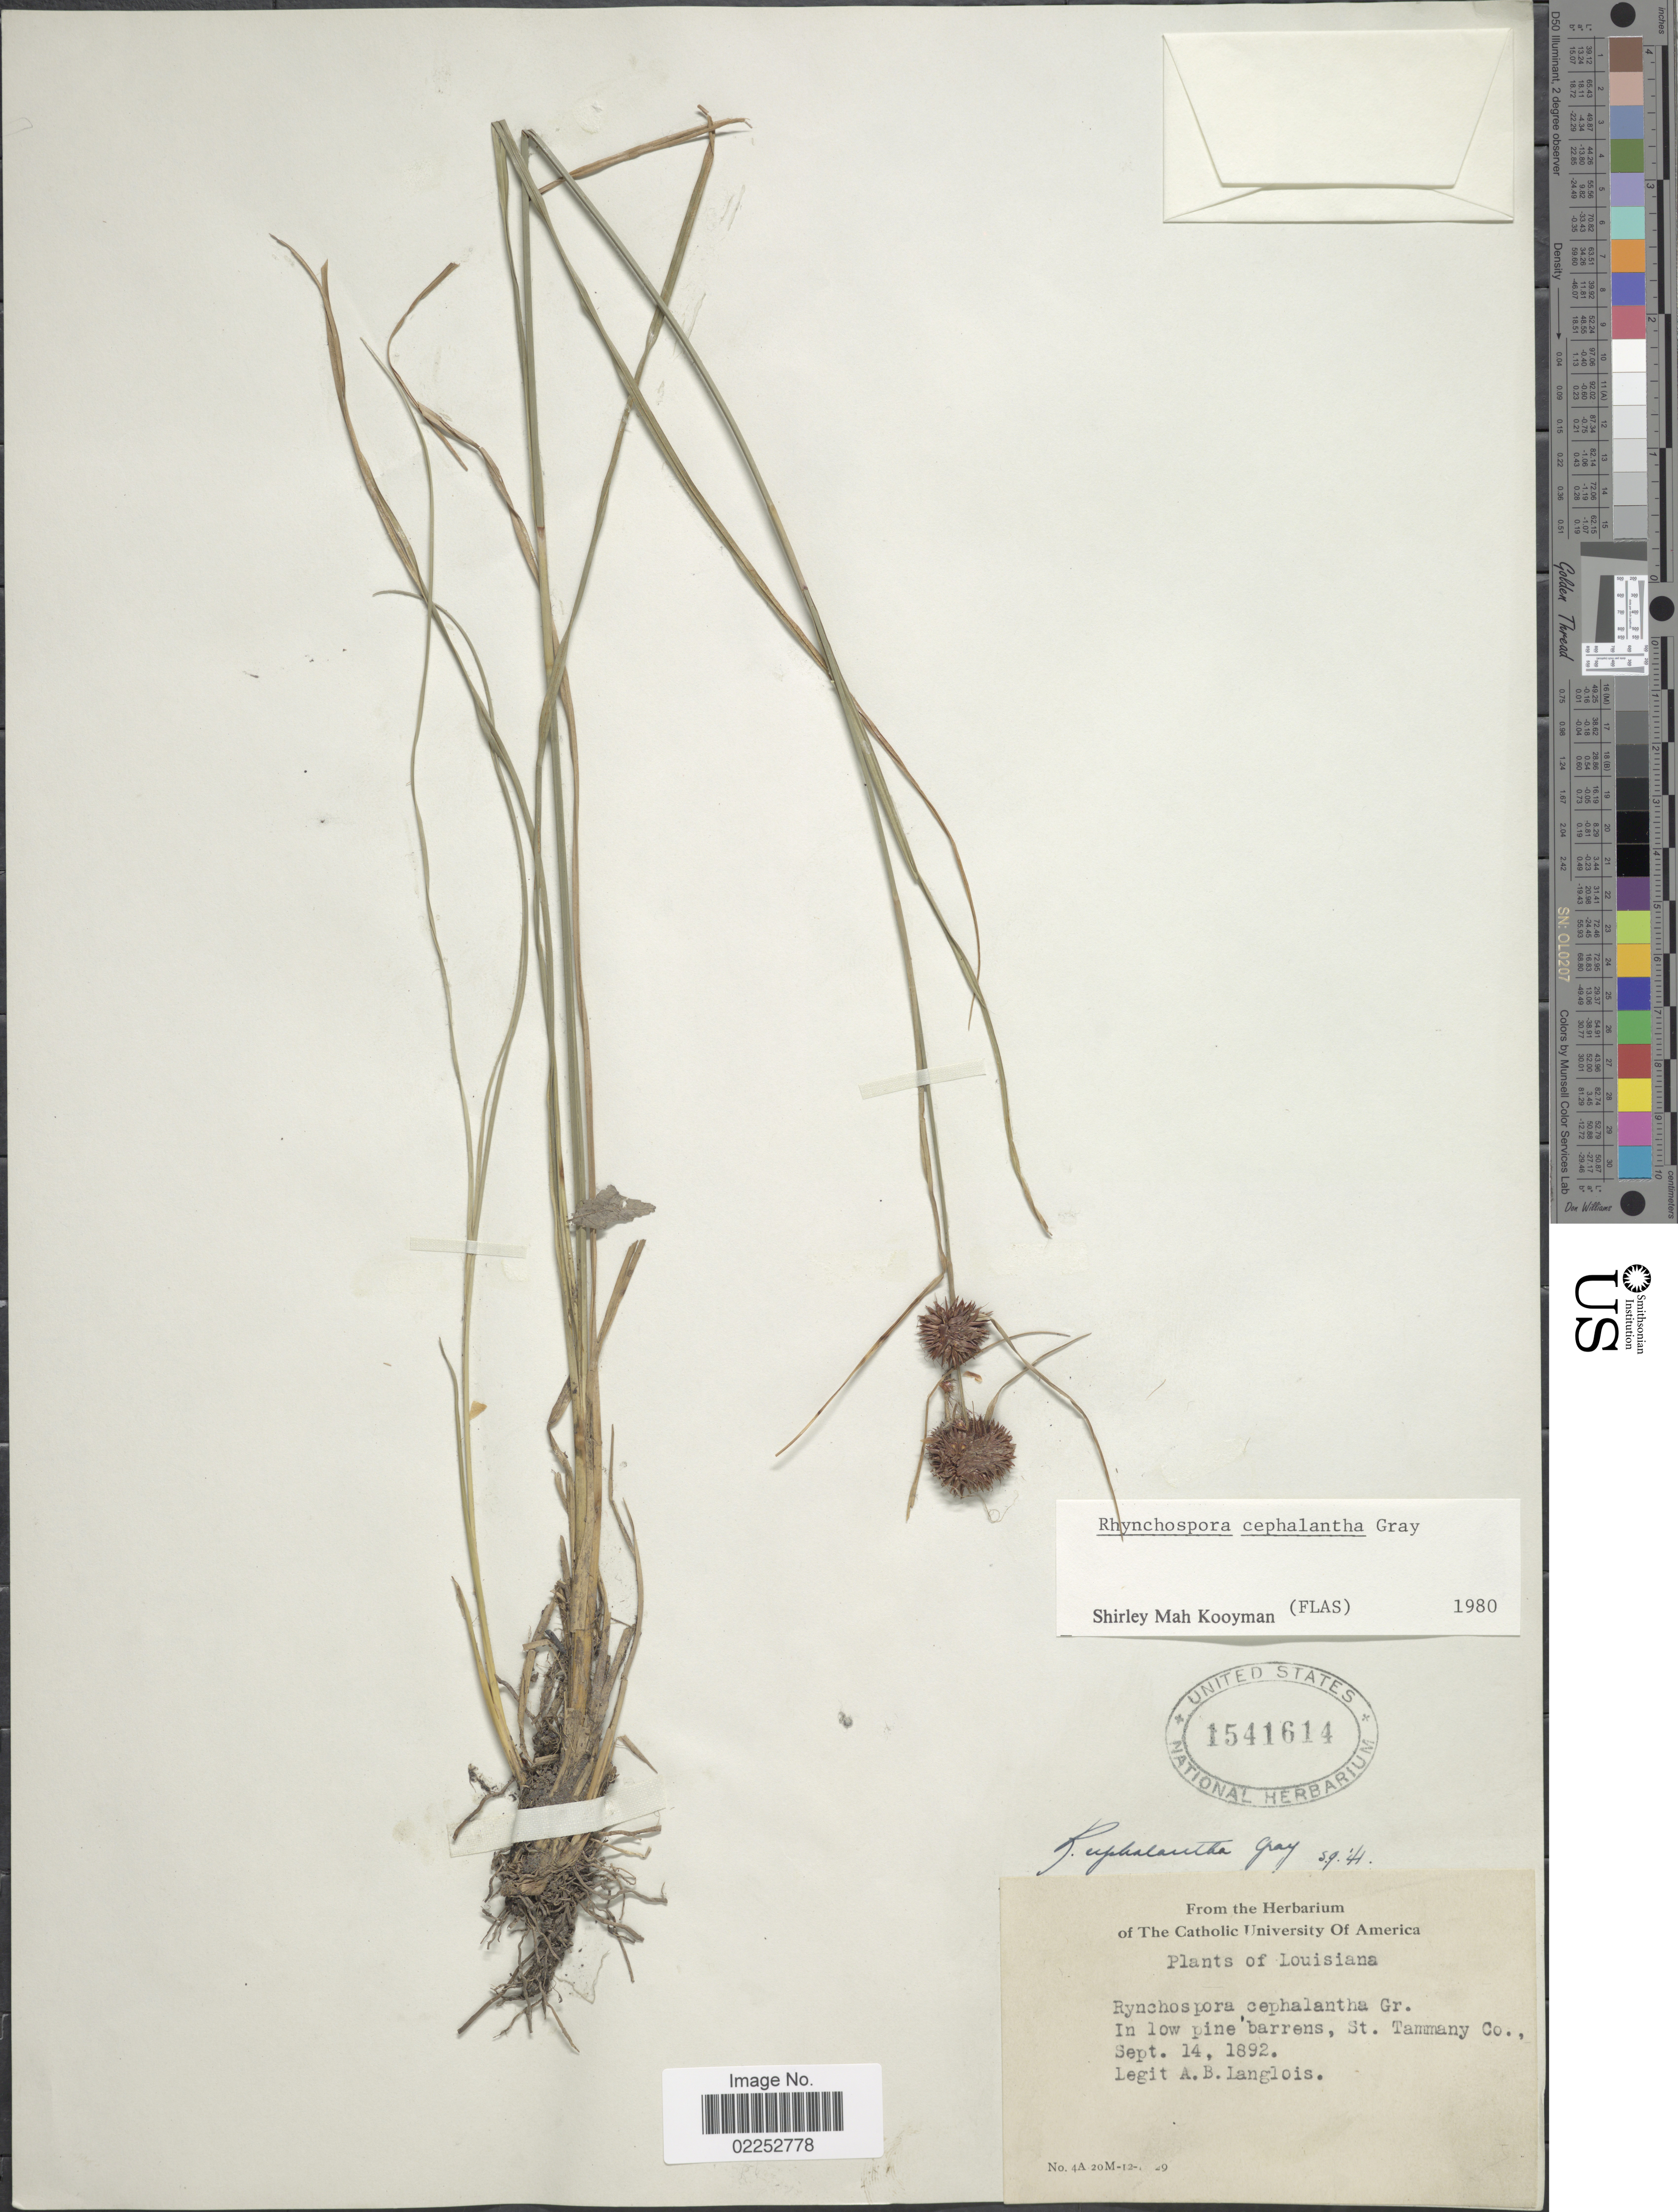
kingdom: Plantae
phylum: Tracheophyta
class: Liliopsida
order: Poales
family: Cyperaceae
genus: Rhynchospora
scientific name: Rhynchospora cephalantha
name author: A. Gray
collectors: A. Langlois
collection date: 1892-09-14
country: United States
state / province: Louisiana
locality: St. Tammany Co.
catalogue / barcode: US 1541614